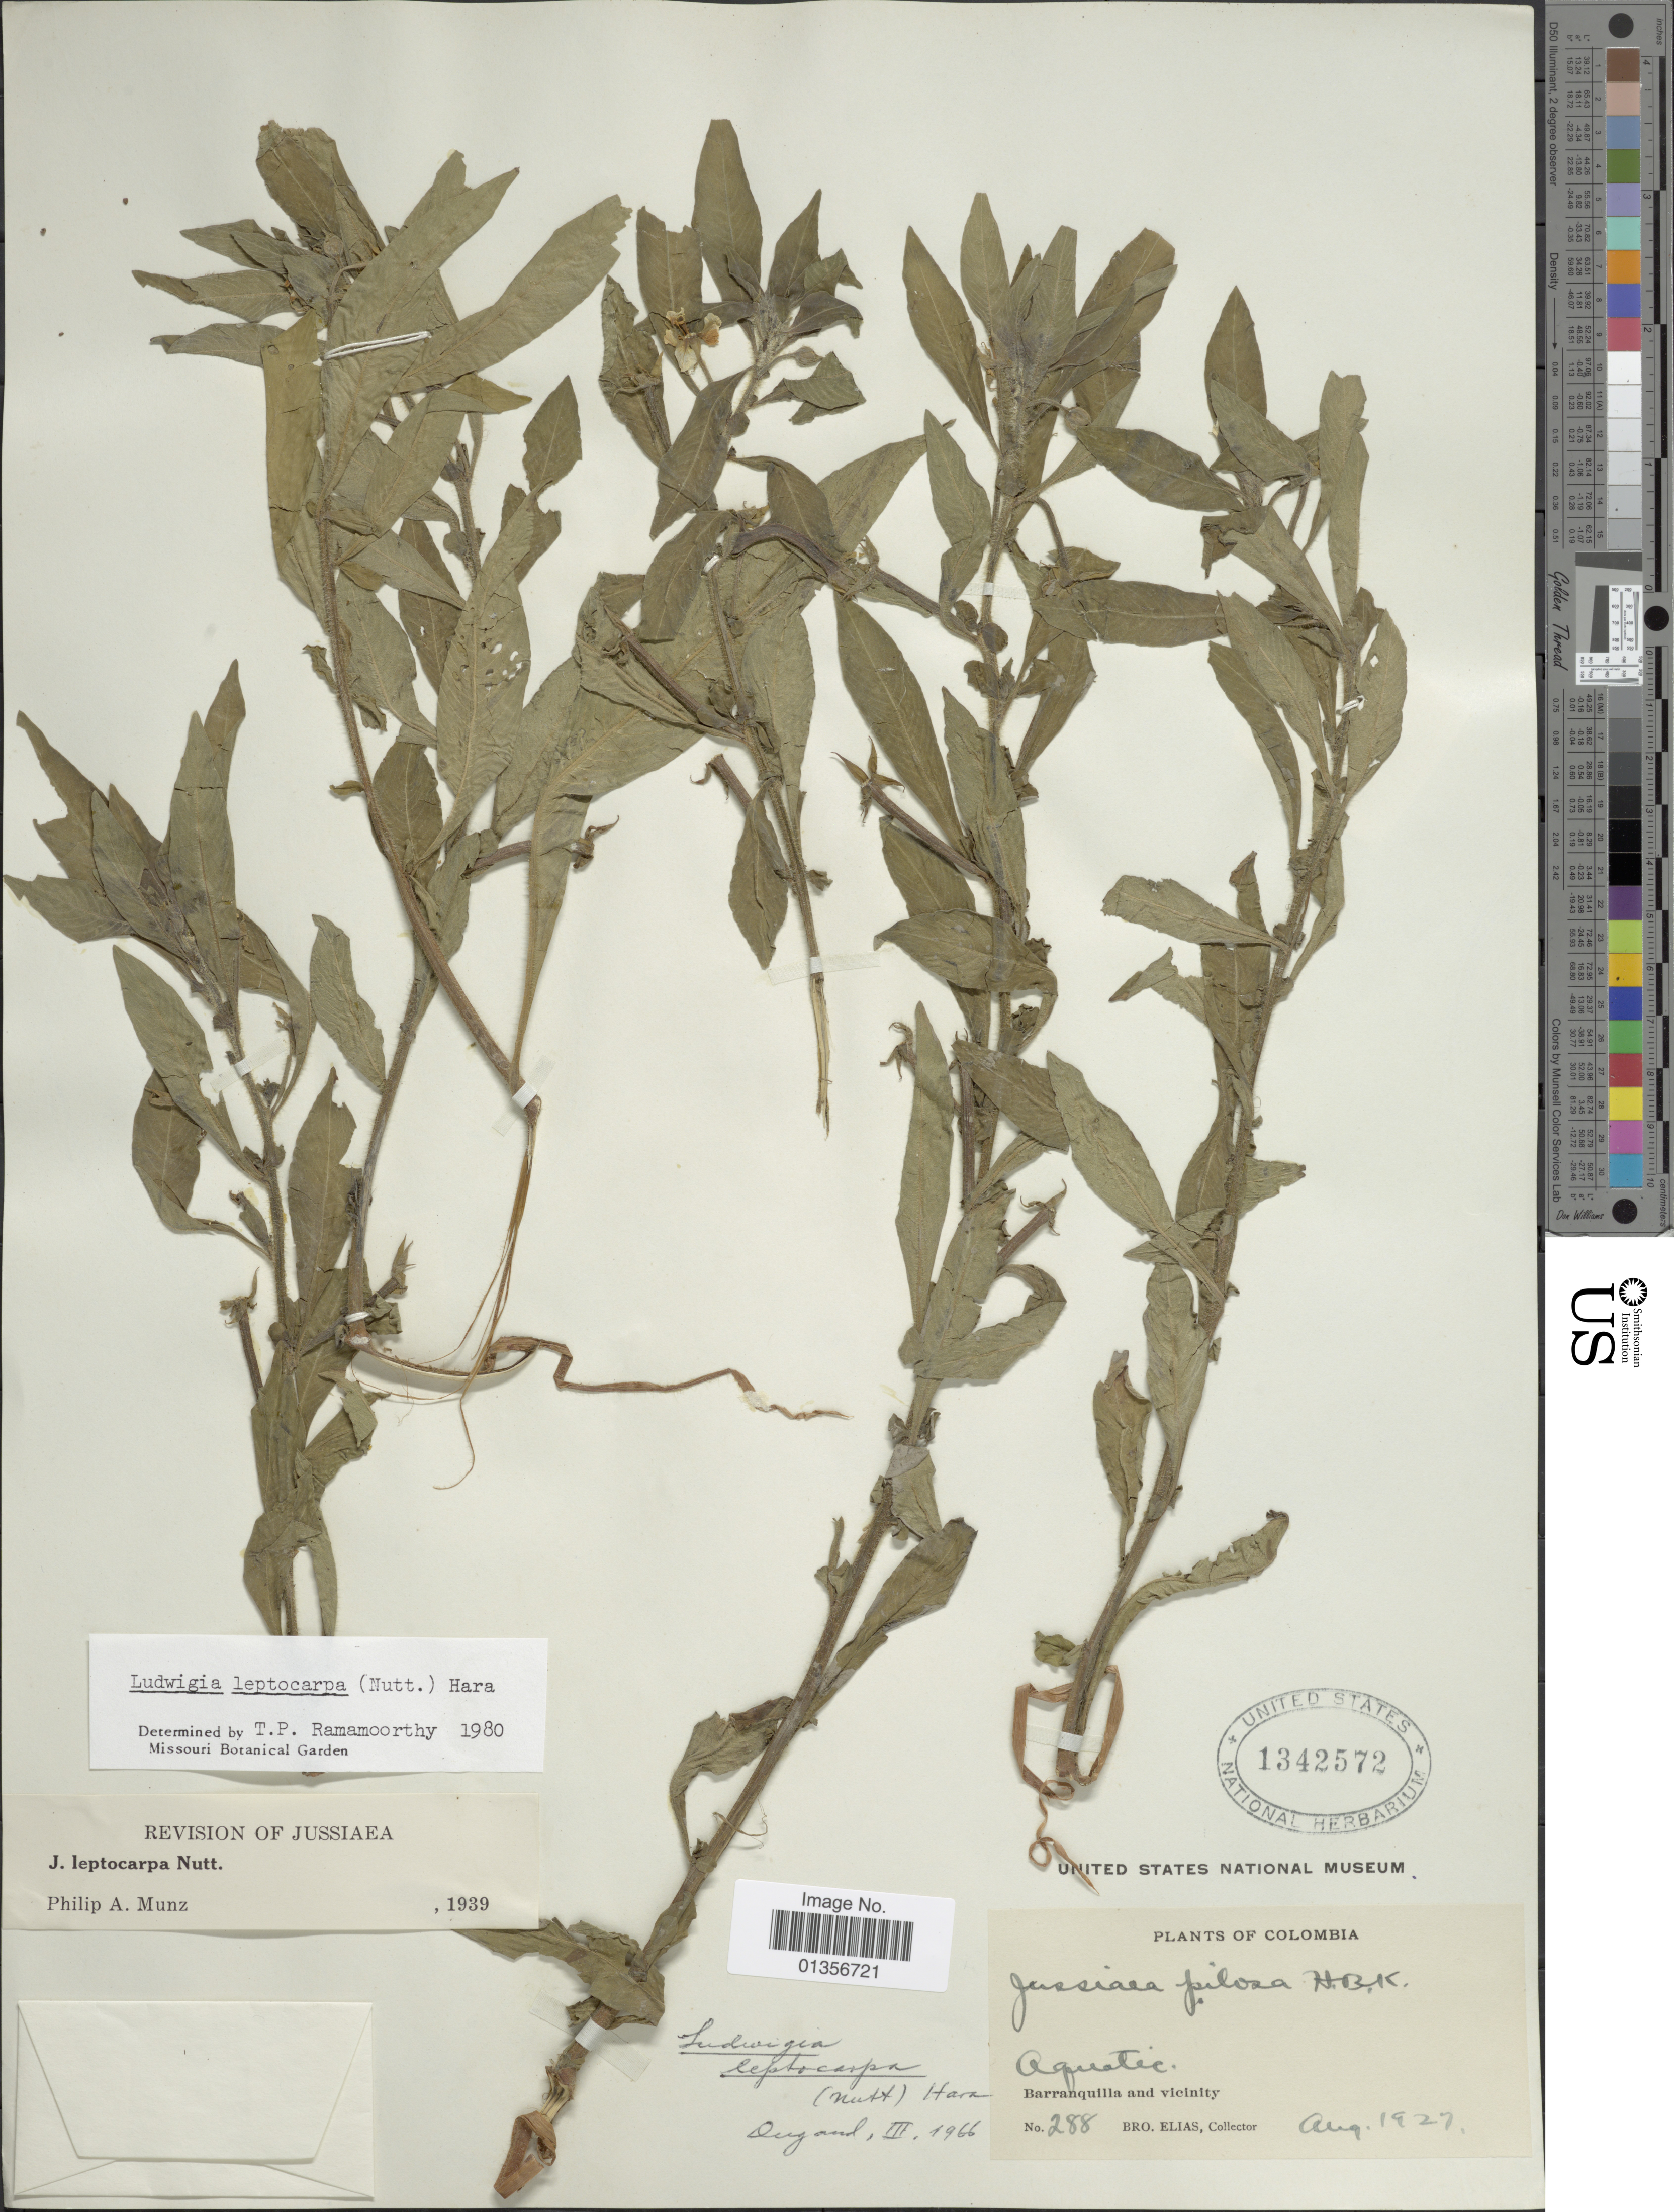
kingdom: Plantae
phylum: Tracheophyta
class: Magnoliopsida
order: Myrtales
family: Onagraceae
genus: Ludwigia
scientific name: Ludwigia leptocarpa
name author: (Nutt.) H. Hara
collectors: Bro. Elias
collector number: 288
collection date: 1927-08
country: Colombia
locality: Aguatic, Barranquilla and vicinity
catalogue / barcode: US 1342572